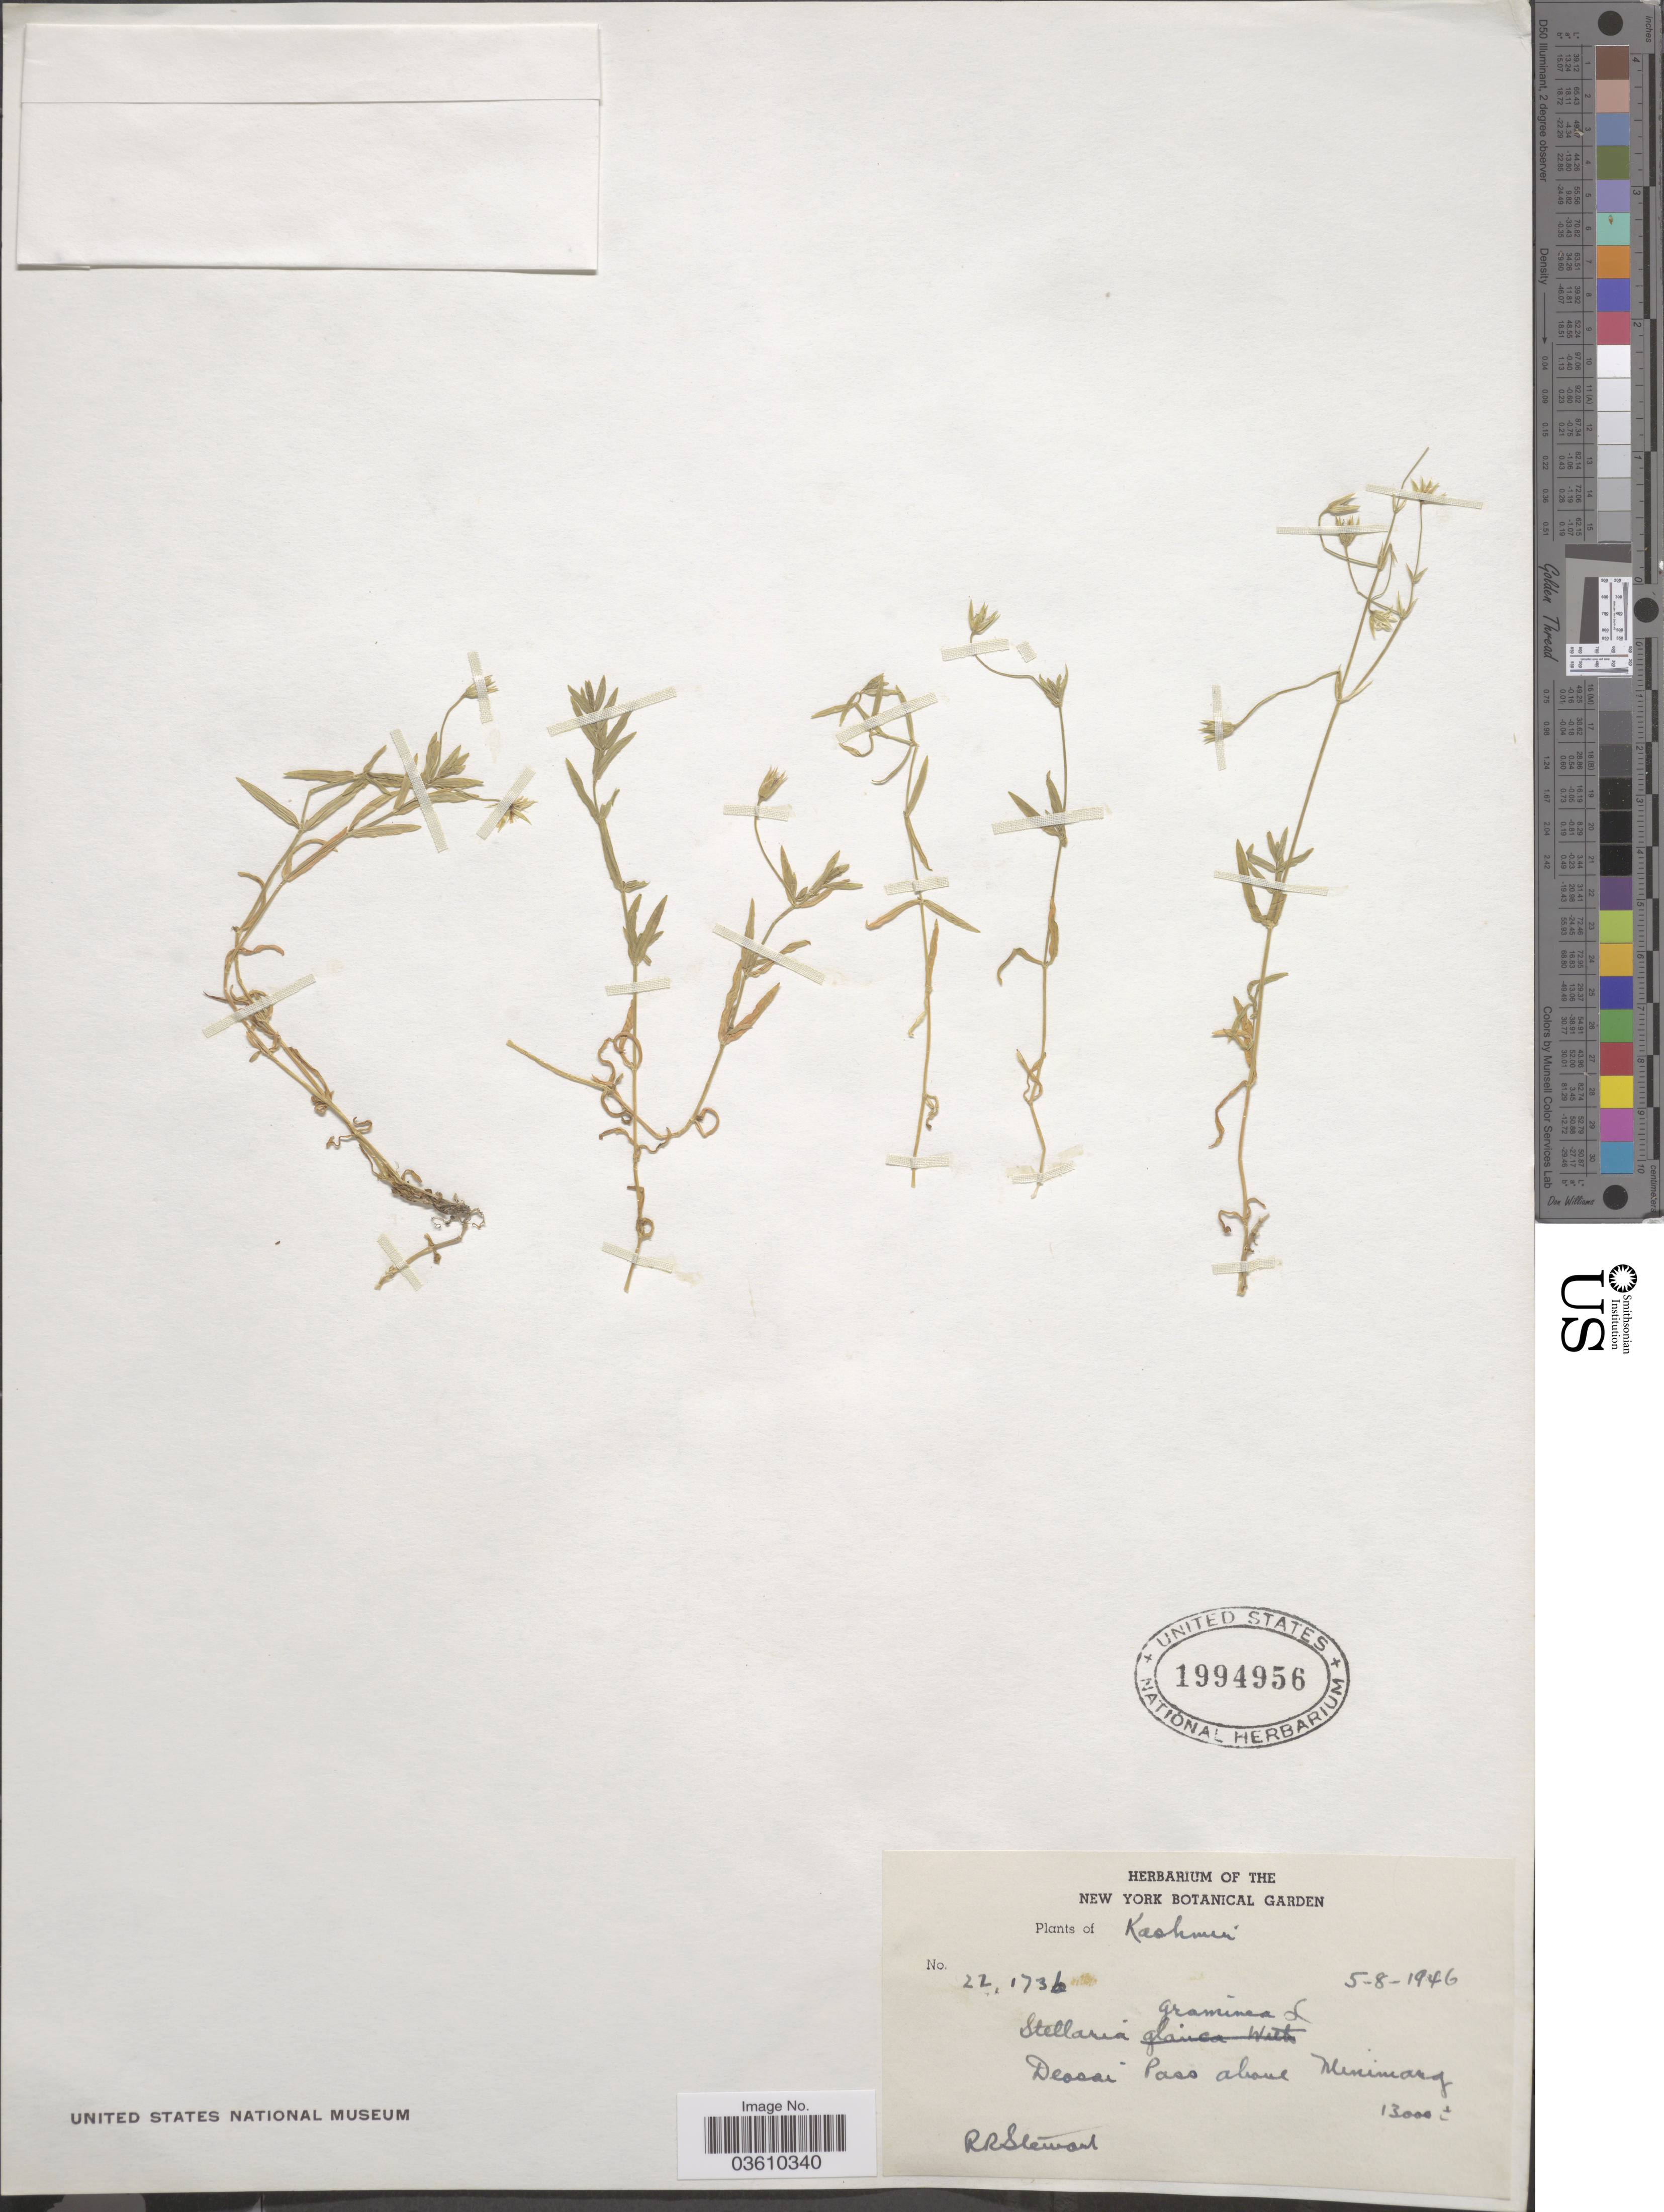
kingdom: Plantae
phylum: Tracheophyta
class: Magnoliopsida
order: Caryophyllales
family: Caryophyllaceae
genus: Stellaria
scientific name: Stellaria graminea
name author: L.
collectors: R. Stewart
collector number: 22173b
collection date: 1946-08-05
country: India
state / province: Jammu and Kashmir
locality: Kashmir. Dessai Pass above Minimarg.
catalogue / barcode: US 1994956